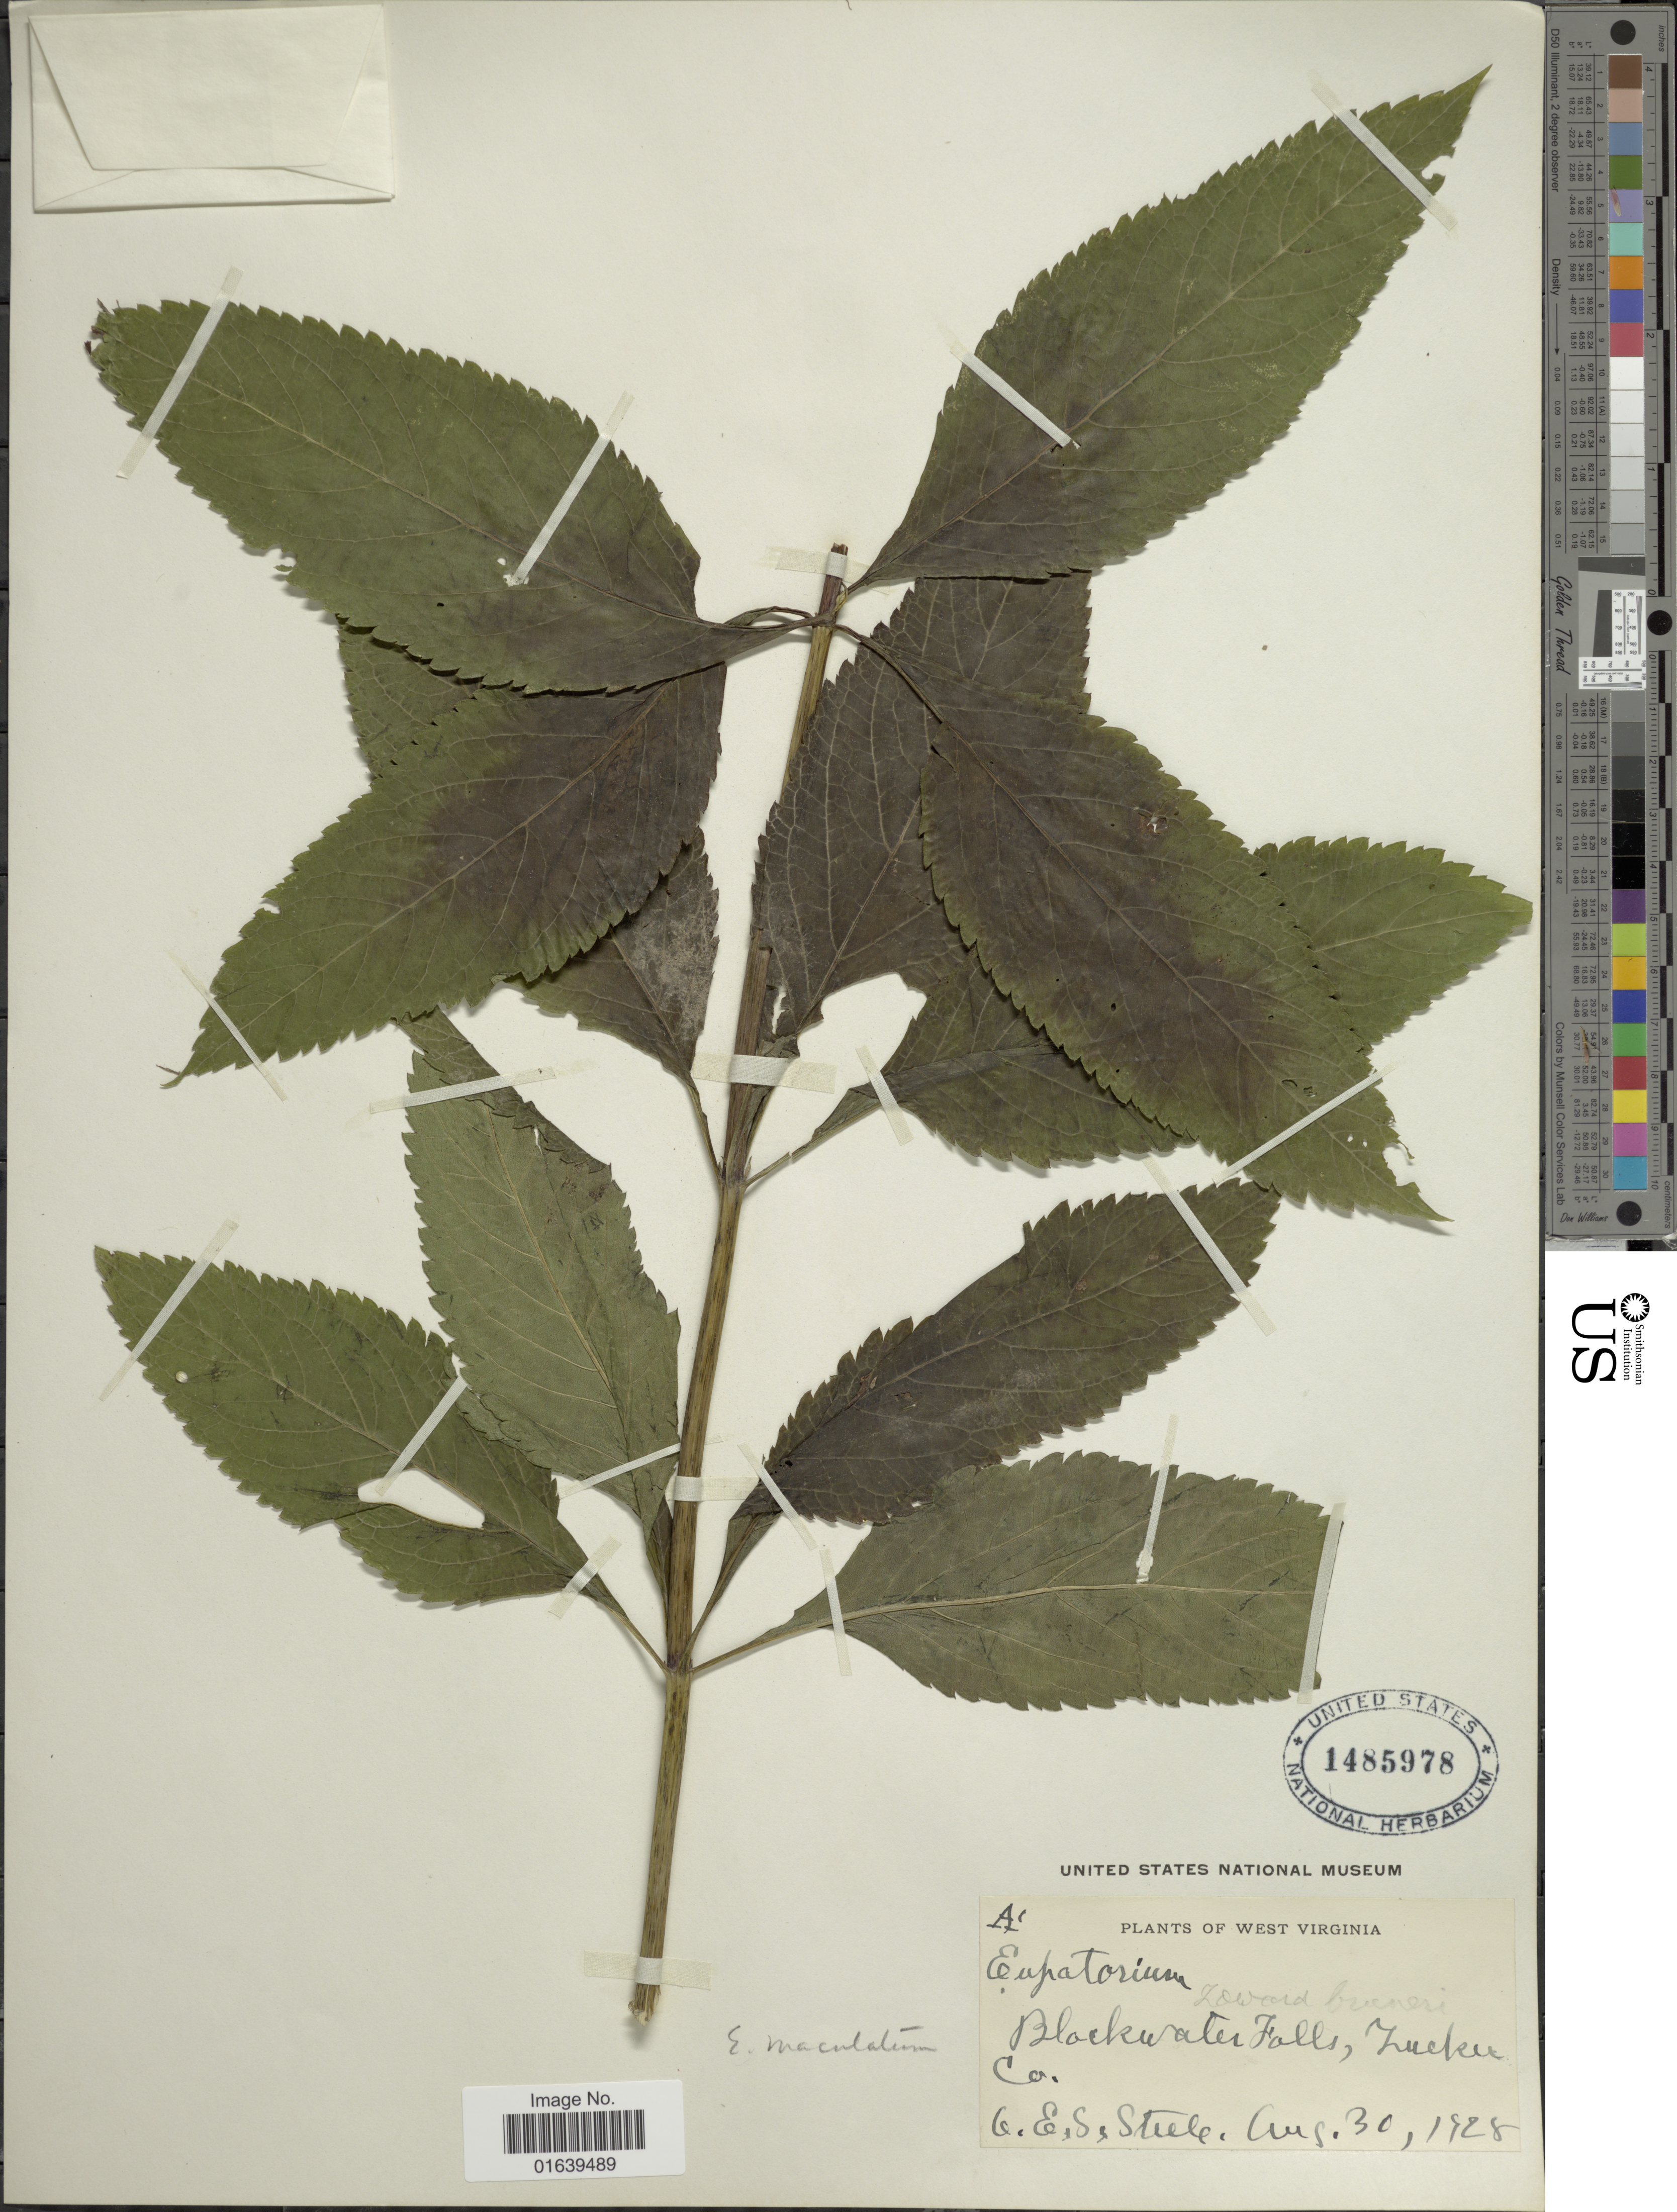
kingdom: Plantae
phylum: Tracheophyta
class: Magnoliopsida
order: Asterales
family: Asteraceae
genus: Eupatorium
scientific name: Eupatorium maculatum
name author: L.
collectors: E. Steele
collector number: A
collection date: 1928-08-30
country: United States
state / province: West Virginia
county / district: Tucker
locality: Blackwater Falls, Zucker Co.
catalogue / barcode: US 1485978